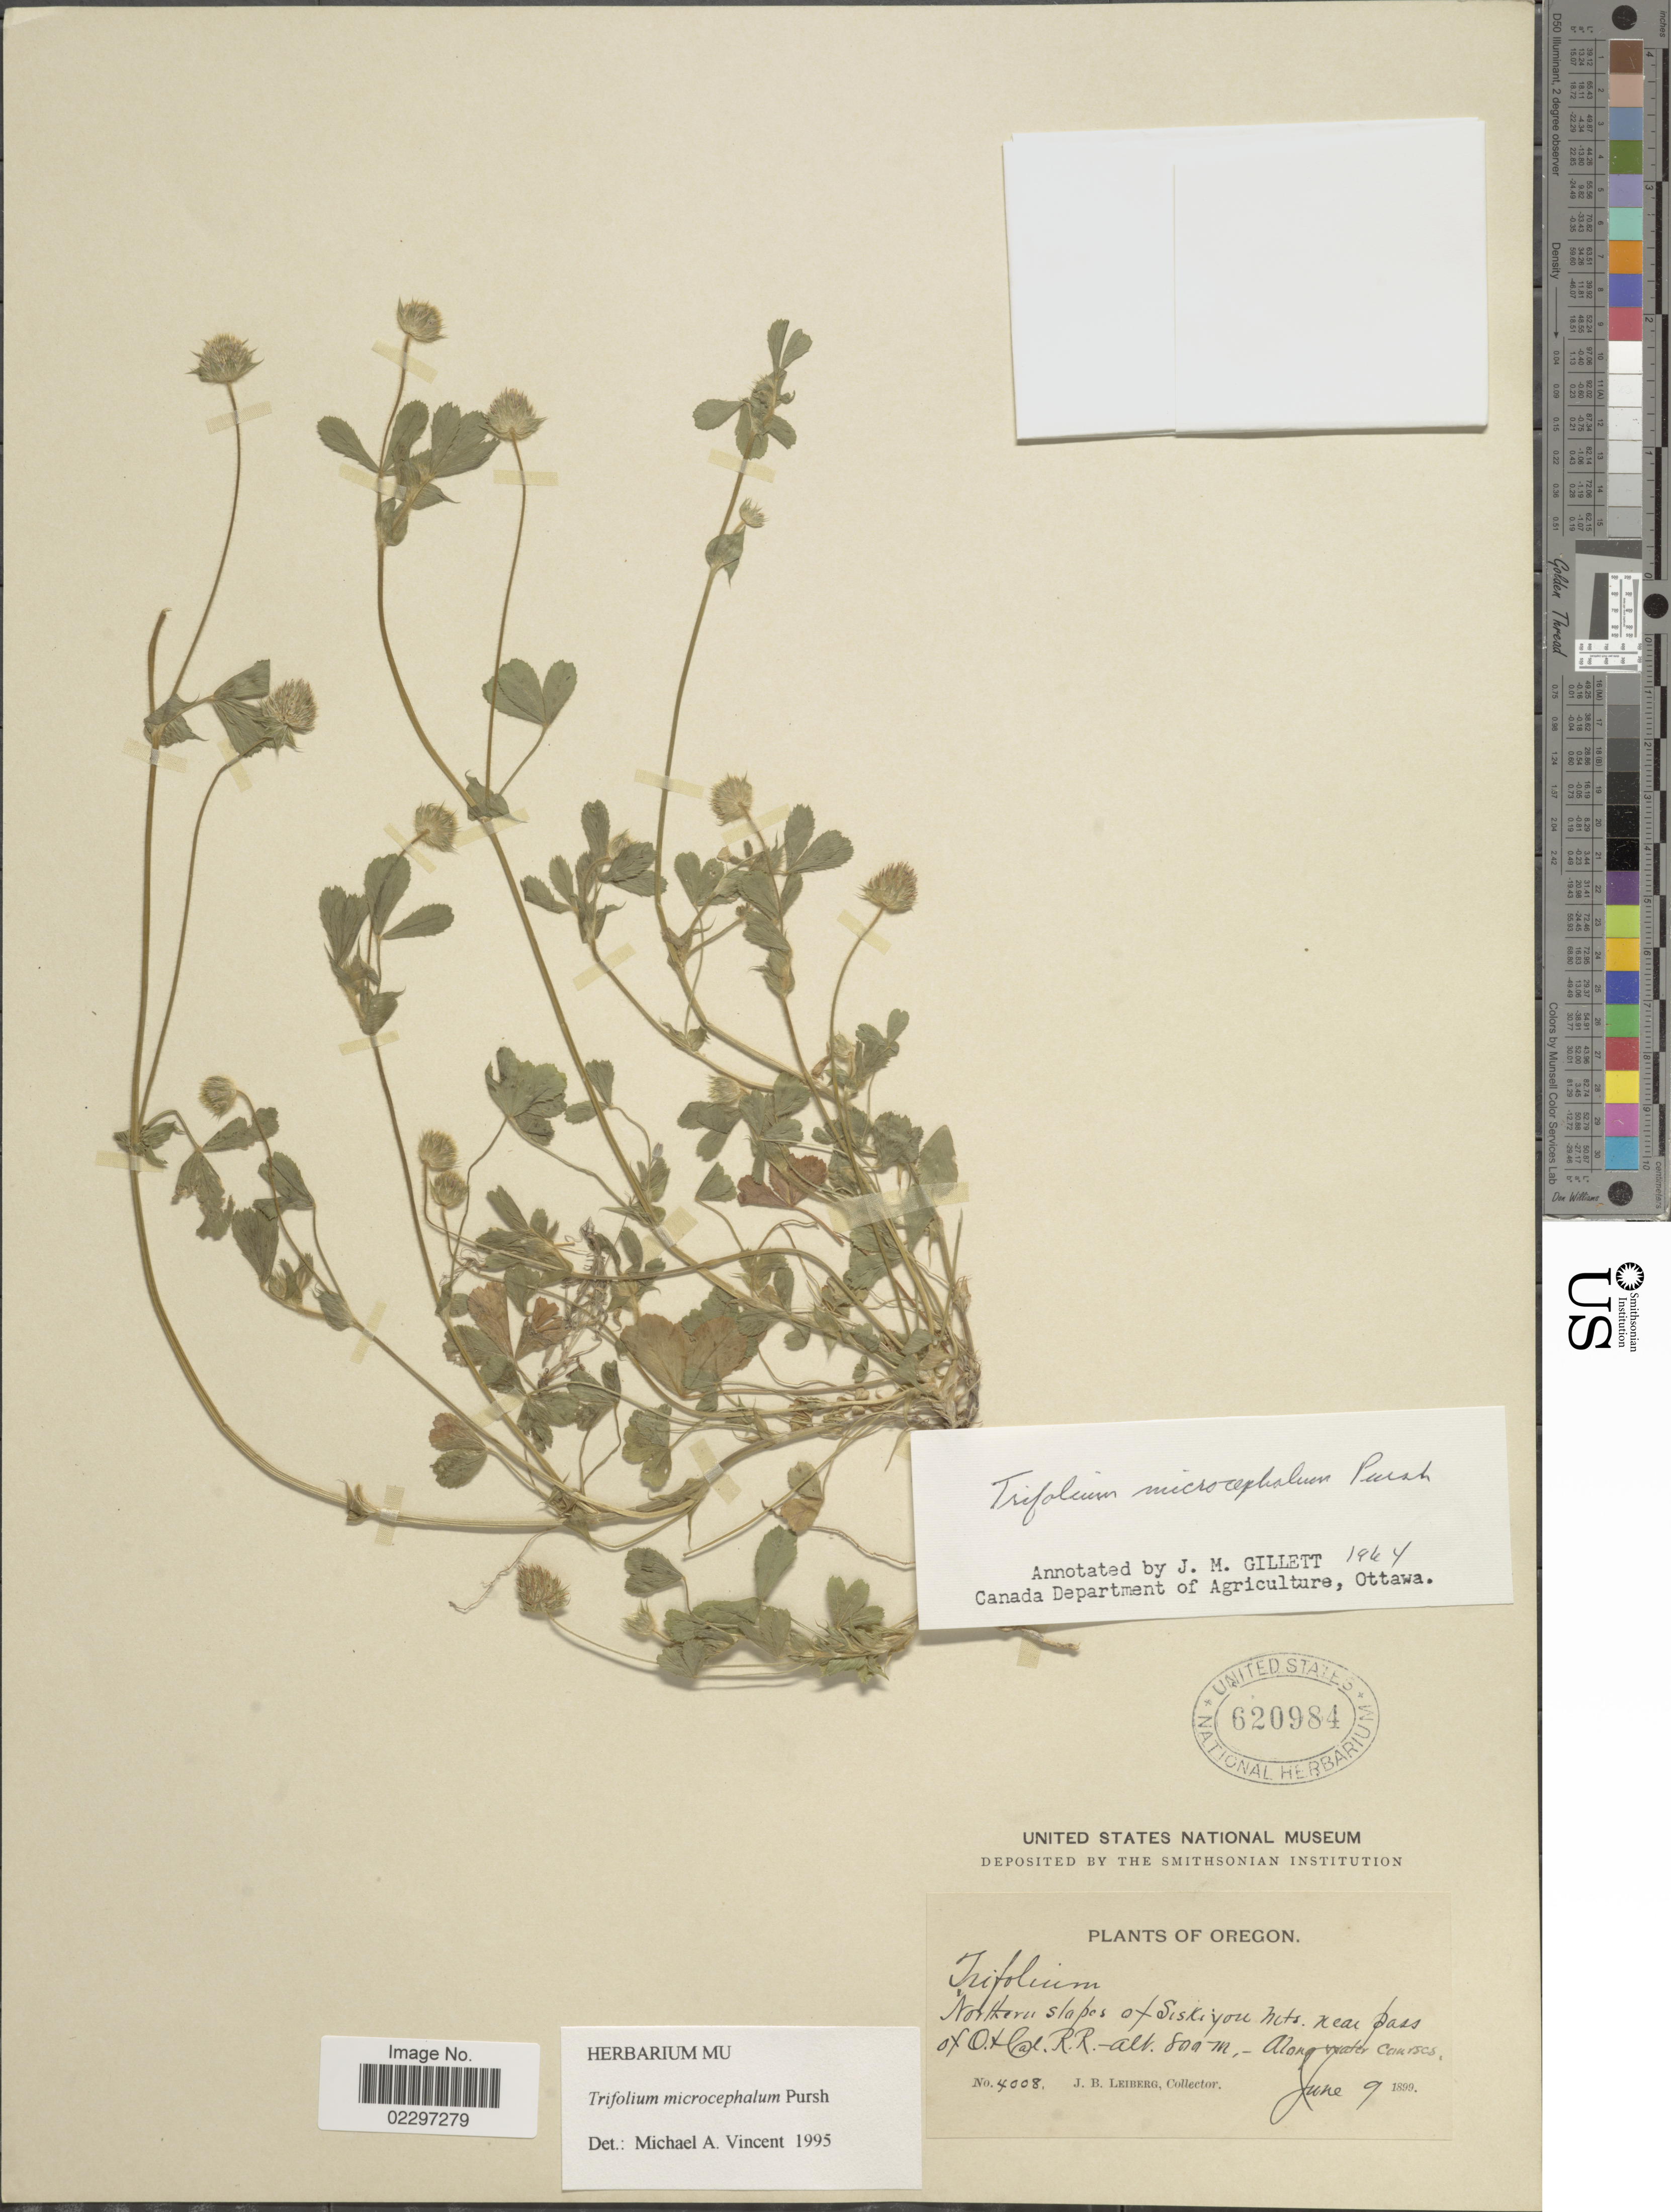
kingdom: Plantae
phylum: Tracheophyta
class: Magnoliopsida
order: Fabales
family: Fabaceae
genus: Trifolium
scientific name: Trifolium microcephalum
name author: Pursh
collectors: J. B. Leiberg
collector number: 4008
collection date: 1899-06-09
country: United States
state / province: Oregon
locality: Northern slopes of Siskiyou Mts. near pass of Ox. Cal. R.R.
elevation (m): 800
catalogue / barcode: US 620984